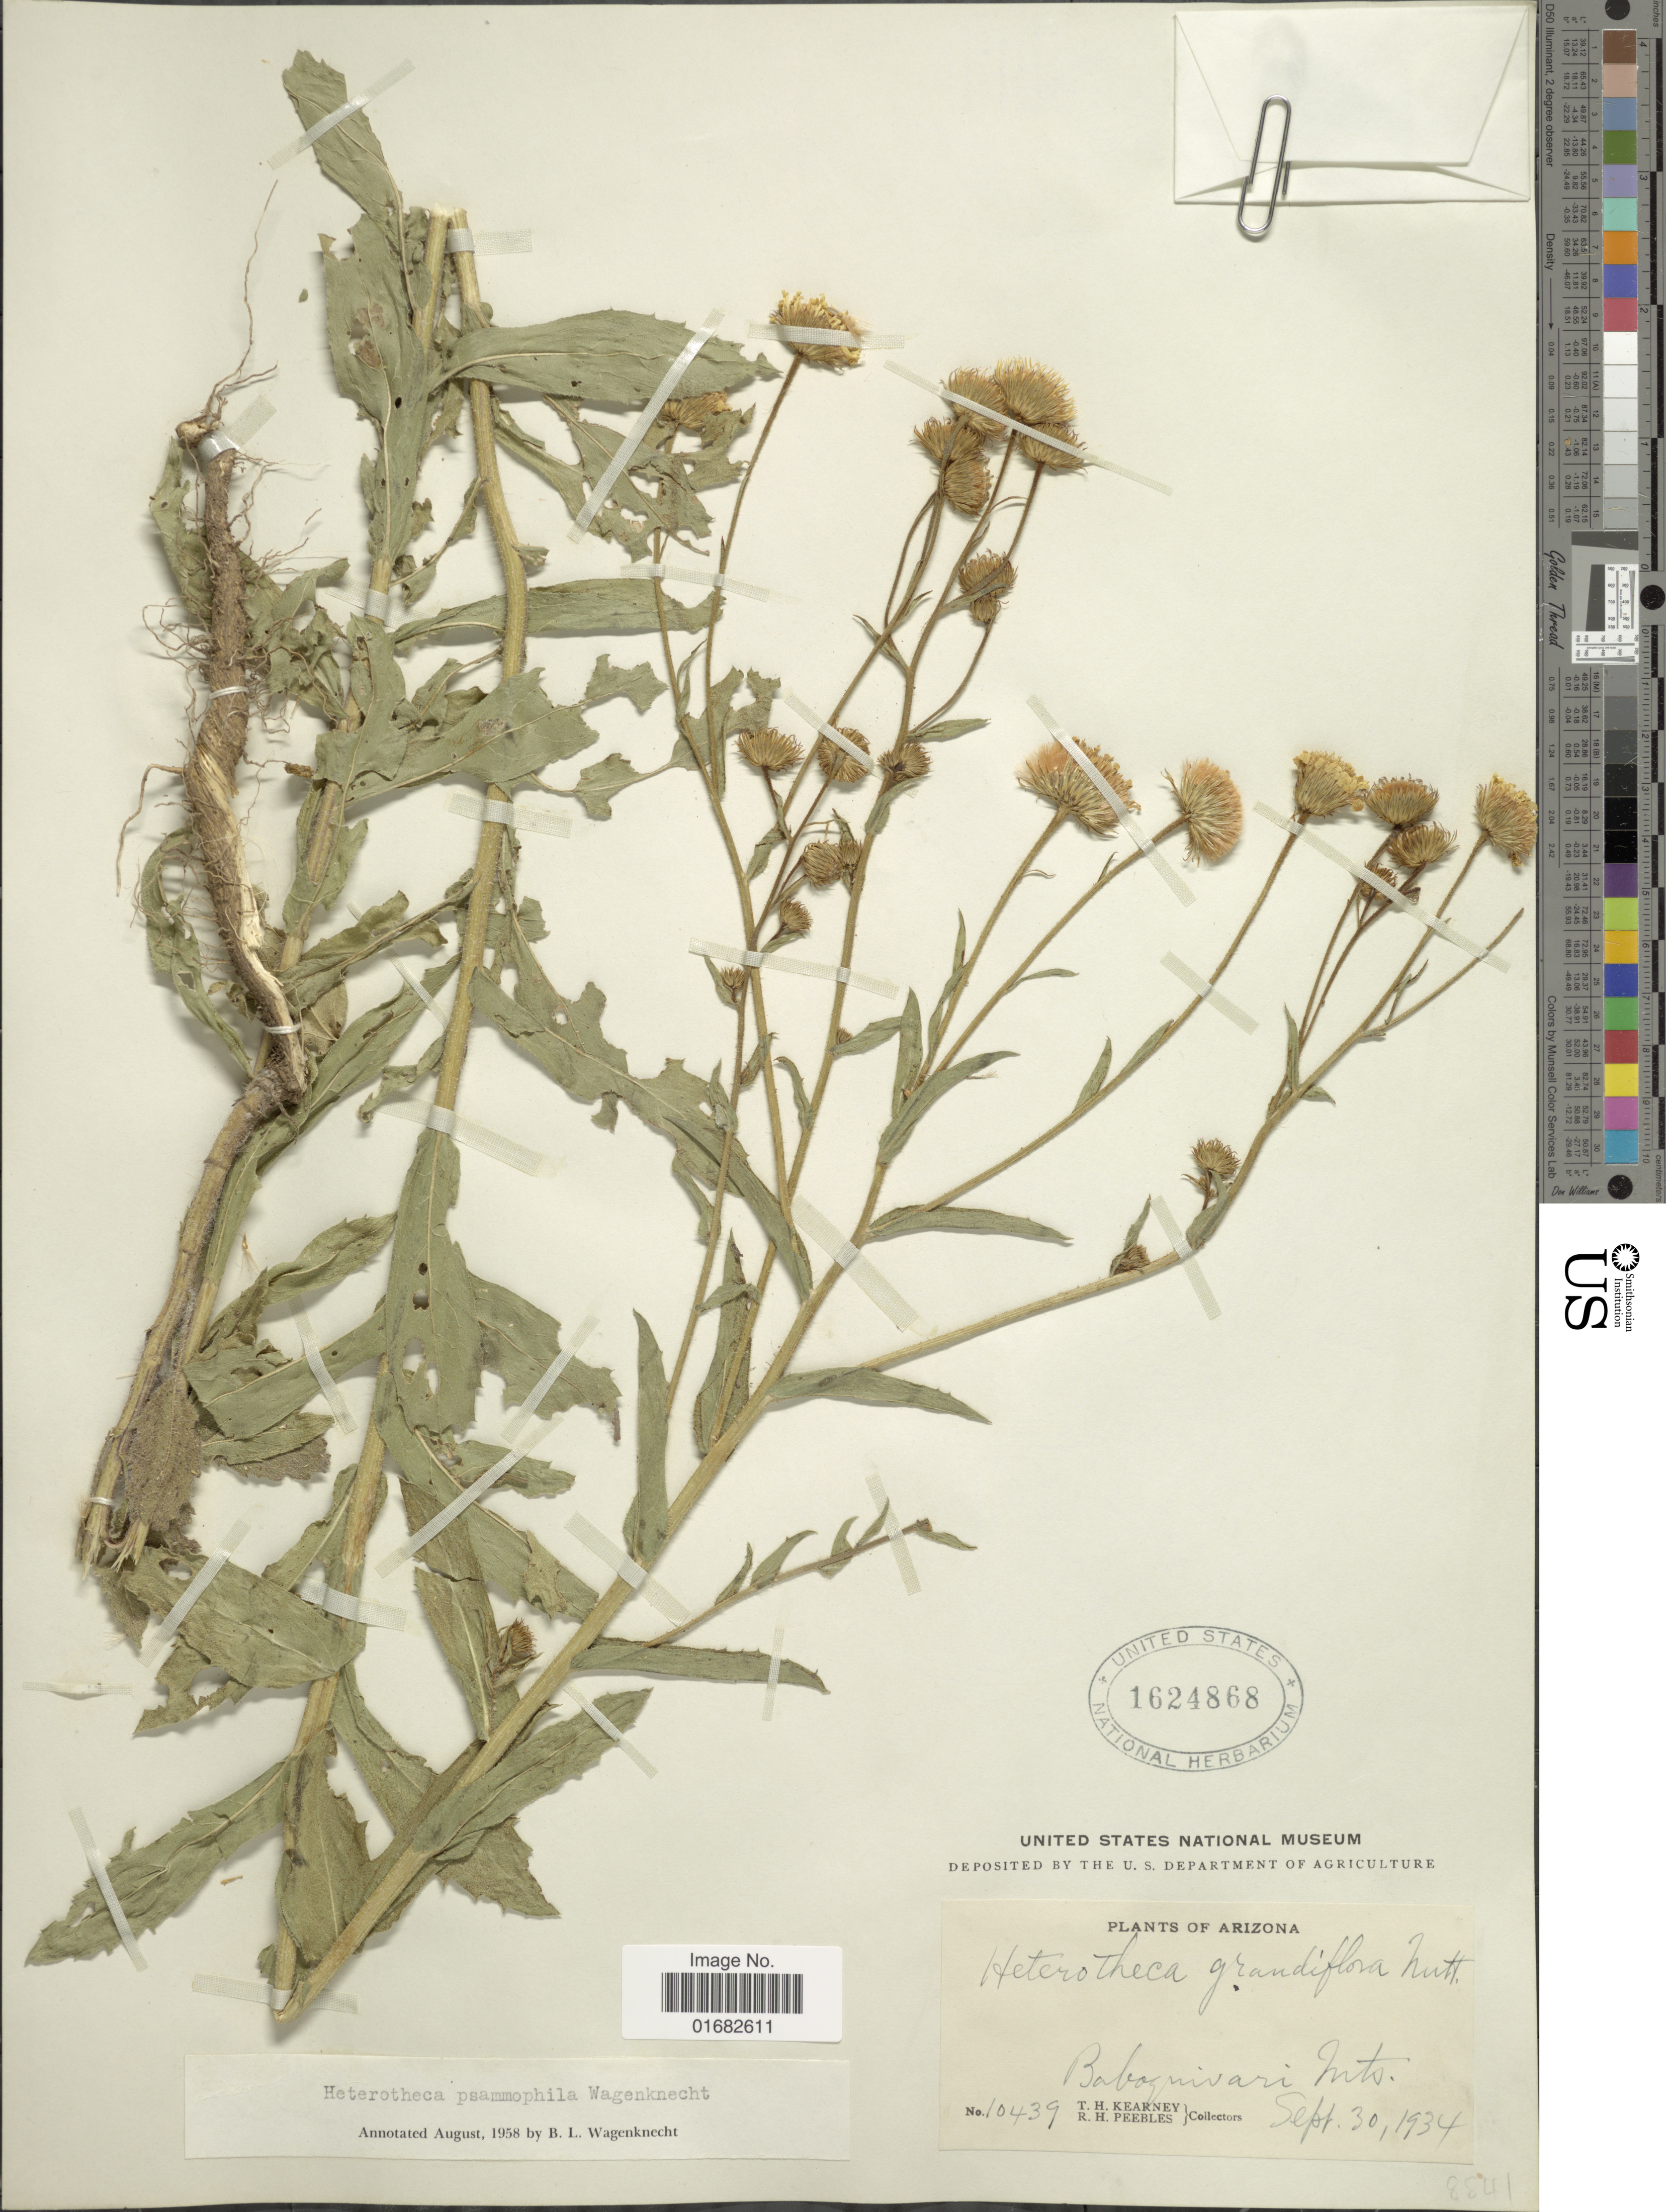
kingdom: Plantae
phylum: Tracheophyta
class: Magnoliopsida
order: Asterales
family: Asteraceae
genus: Heterotheca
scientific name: Heterotheca psammophila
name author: B. Wagenkn.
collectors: T. H. Kearney & R. H. Peebles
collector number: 10439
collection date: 1934-09-30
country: United States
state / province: Arizona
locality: Baboquivari Mts.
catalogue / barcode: US 1624868